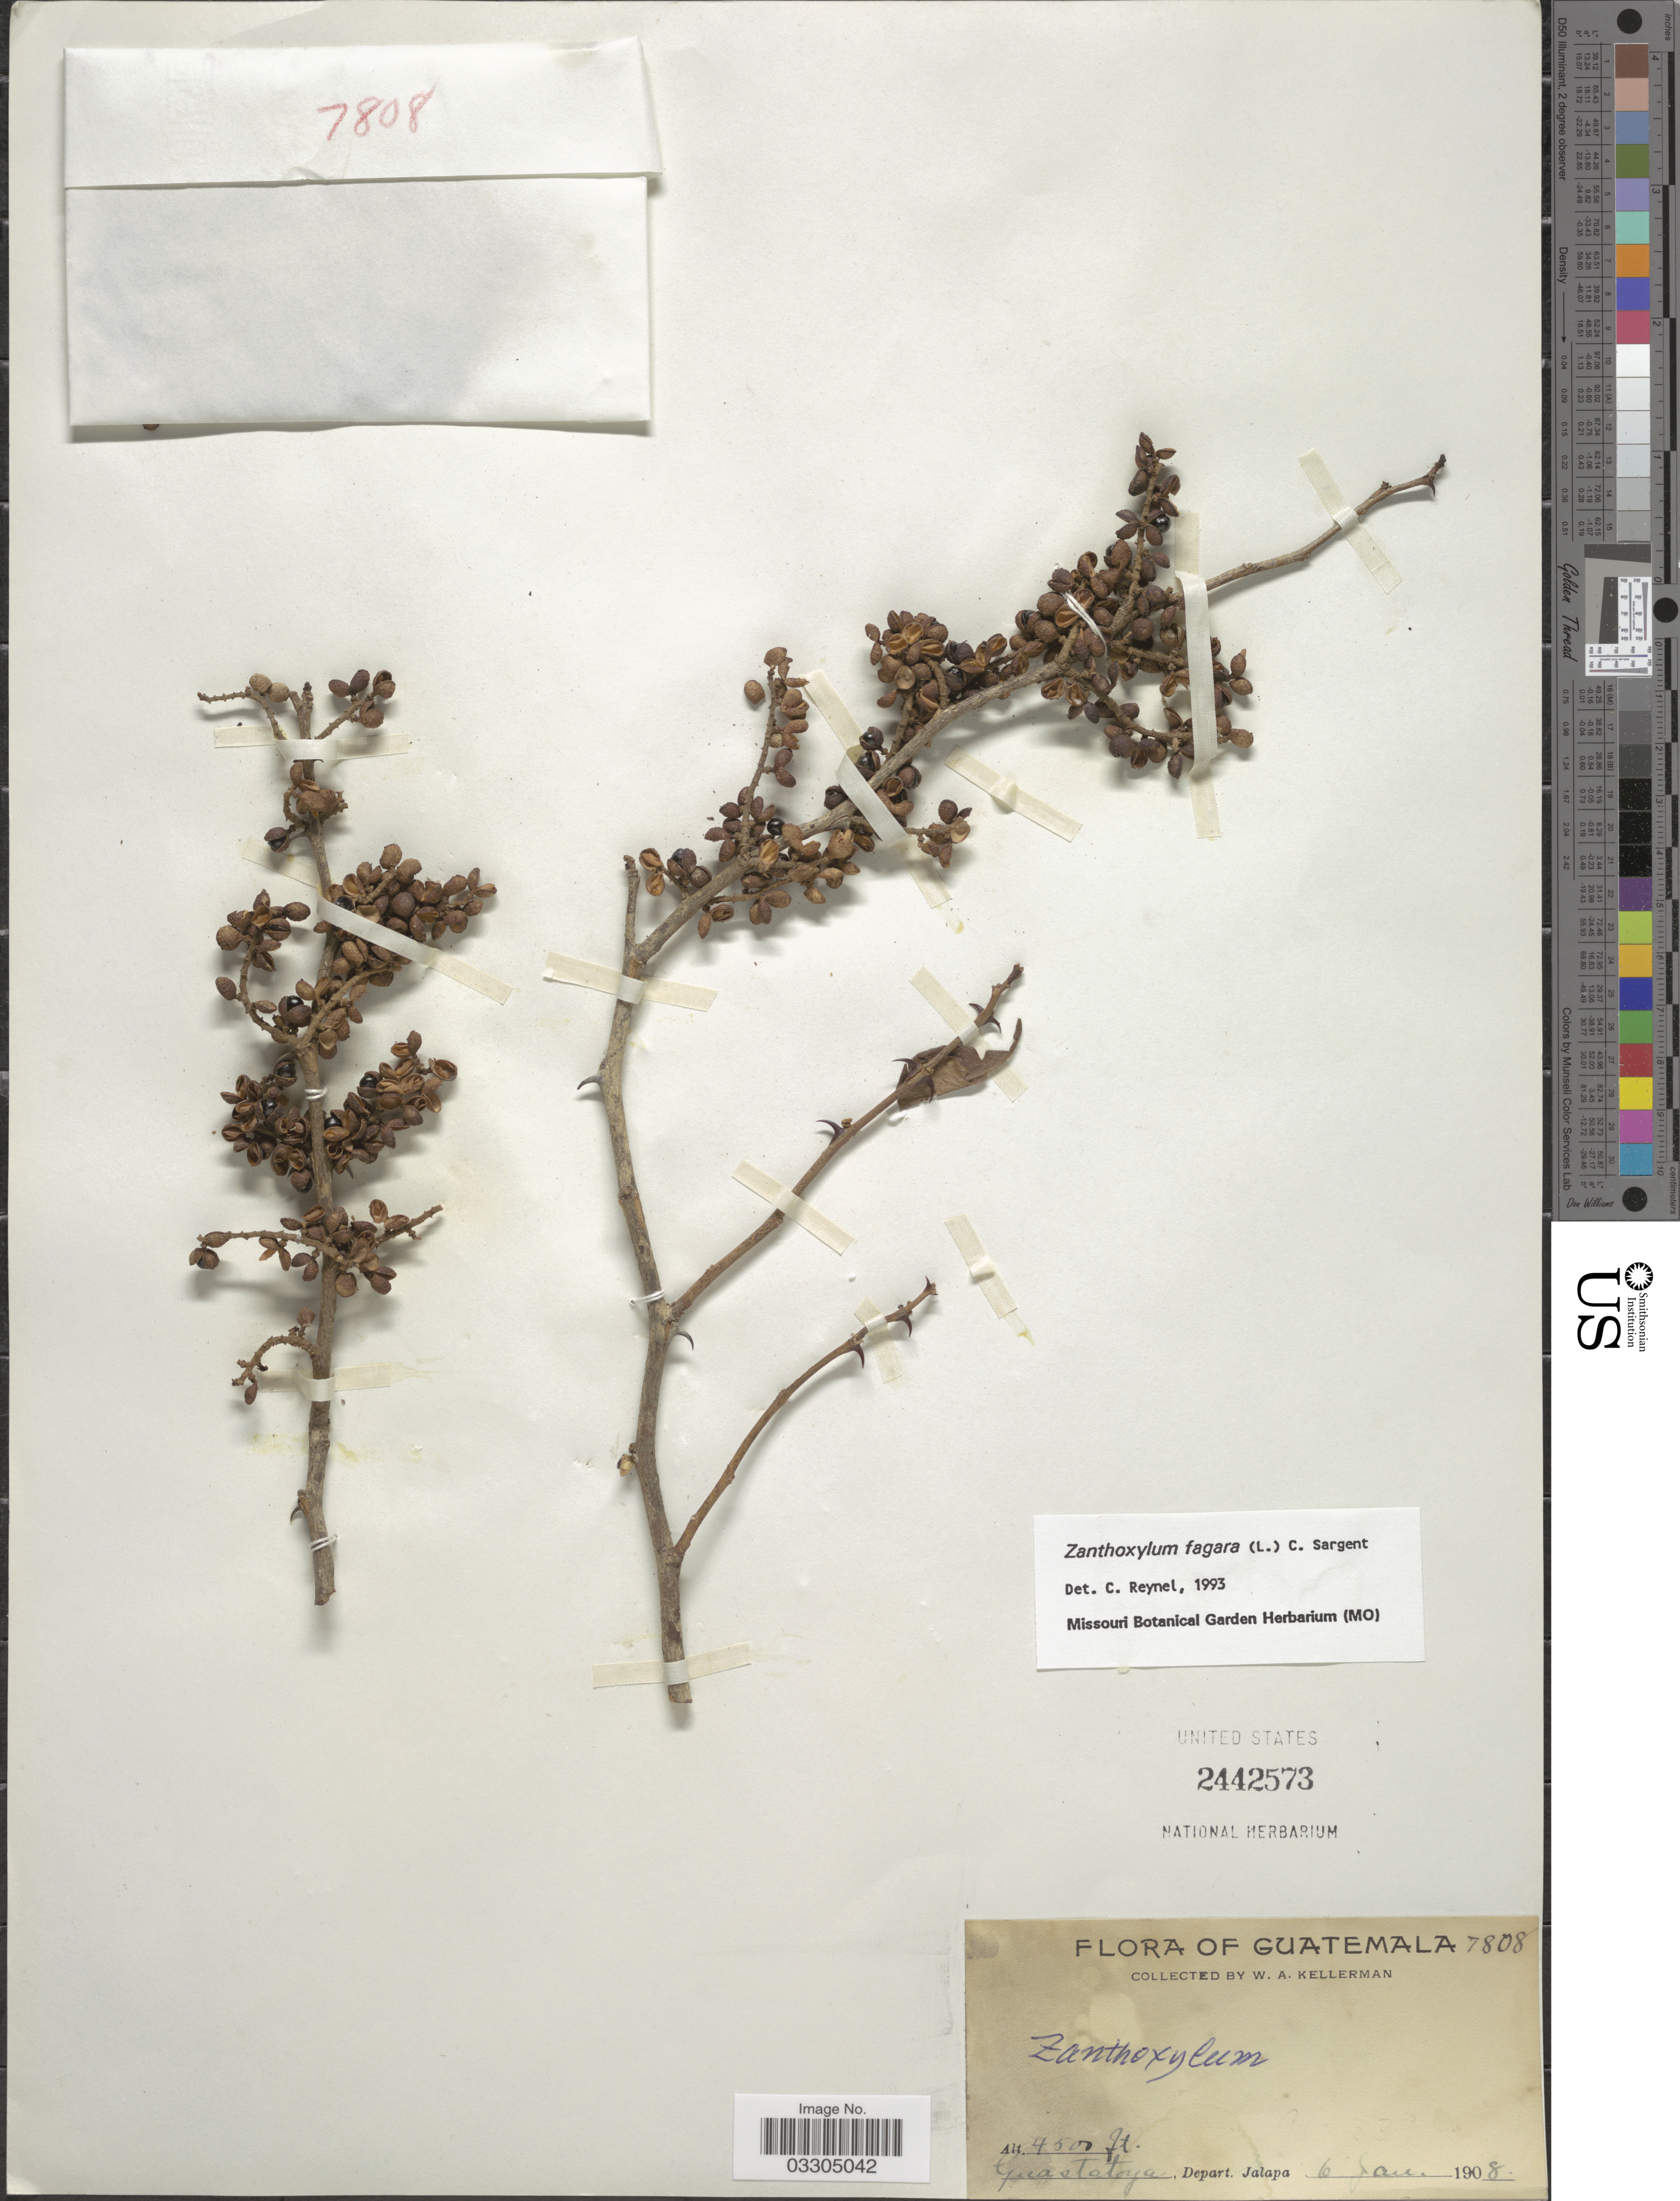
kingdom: Plantae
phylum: Tracheophyta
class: Magnoliopsida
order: Sapindales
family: Rutaceae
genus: Zanthoxylum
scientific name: Zanthoxylum fagara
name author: (L.) Sarg.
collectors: W. Kellerman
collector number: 7808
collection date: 1908-01-06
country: Guatemala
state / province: Jalapa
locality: Guastatoya, Depart. Jalapa.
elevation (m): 1372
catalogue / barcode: US 2442573